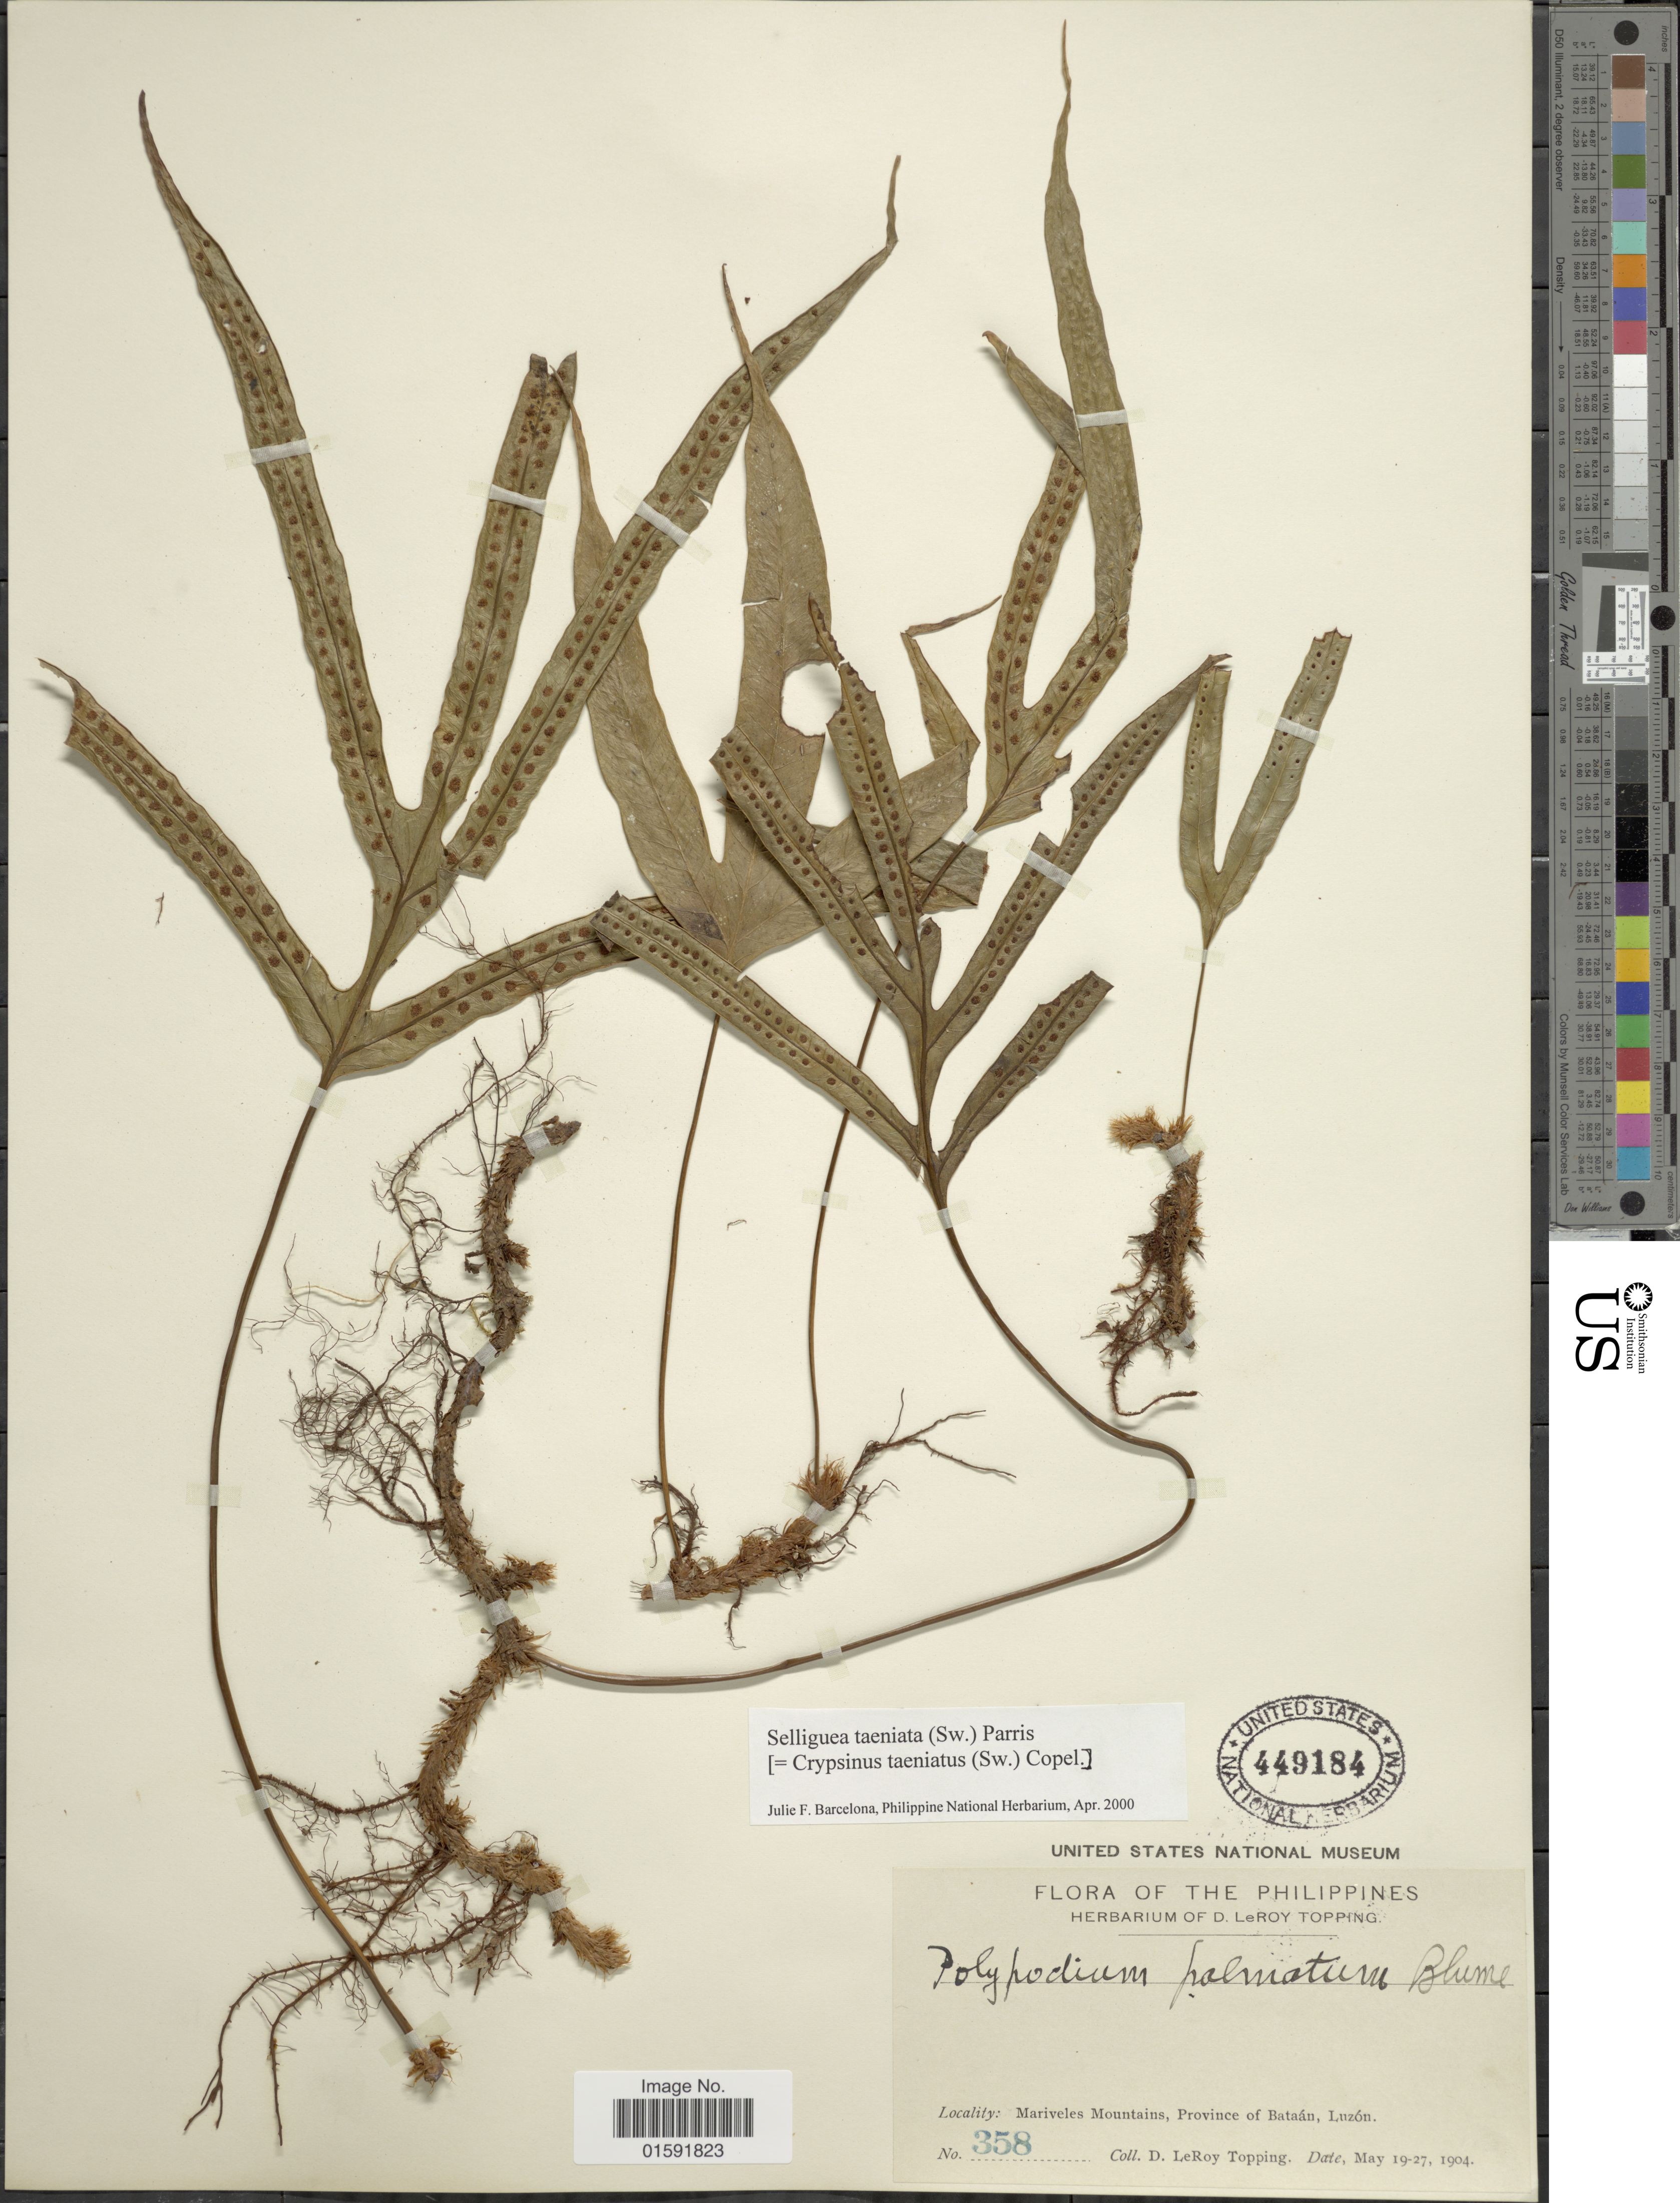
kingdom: Plantae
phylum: Tracheophyta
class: Polypodiopsida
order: Polypodiales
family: Polypodiaceae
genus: Selliguea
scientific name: Selliguea taeniata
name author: Parris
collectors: D. L. Topping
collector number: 358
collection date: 1904-05-19/1904-05-27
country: Philippines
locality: Mariveles Mountains, Province of Bataan, Luzon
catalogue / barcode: US 449184